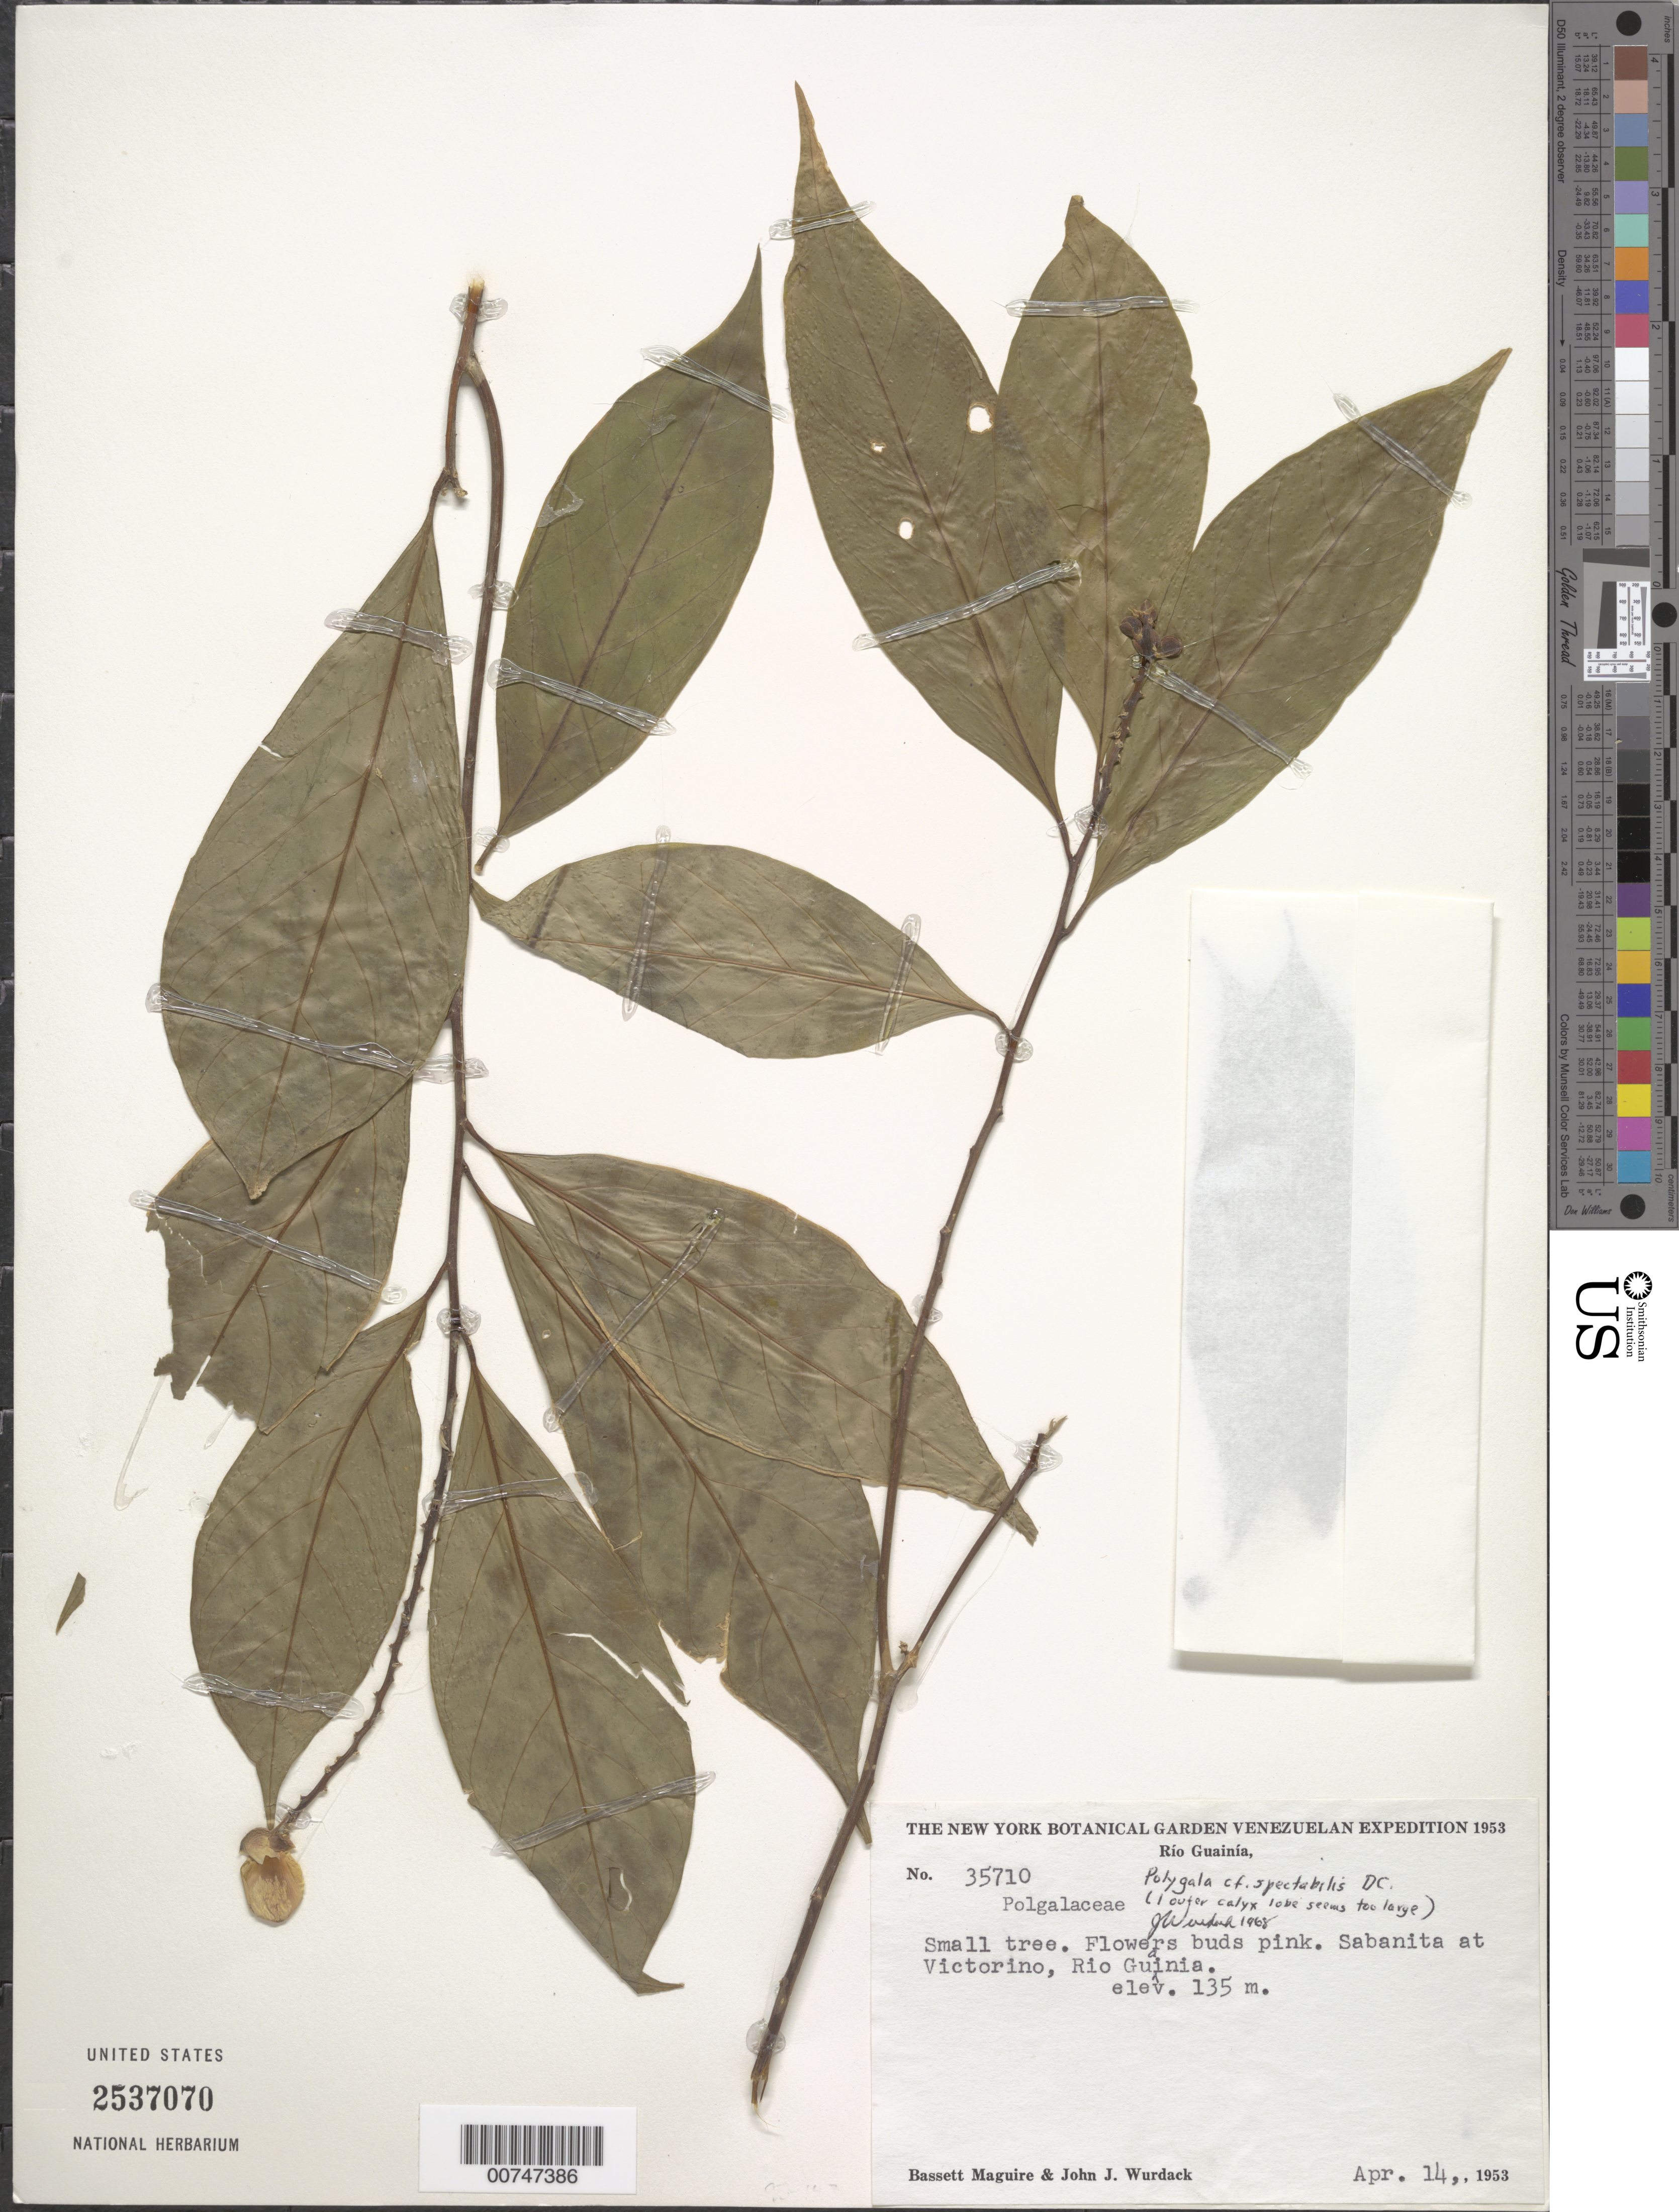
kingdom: Plantae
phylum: Tracheophyta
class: Magnoliopsida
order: Fabales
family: Polygalaceae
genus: Caamembeca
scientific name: Caamembeca spectabilis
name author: (DC.) J.F.B. Pastore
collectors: B. Maguire & J. J. Wurdack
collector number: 35710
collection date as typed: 14-Apr-53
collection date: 1953-04-14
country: Venezuela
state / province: Amazonas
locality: Río Guainía, Victorino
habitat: Small savanna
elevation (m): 135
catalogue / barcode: US 2537070